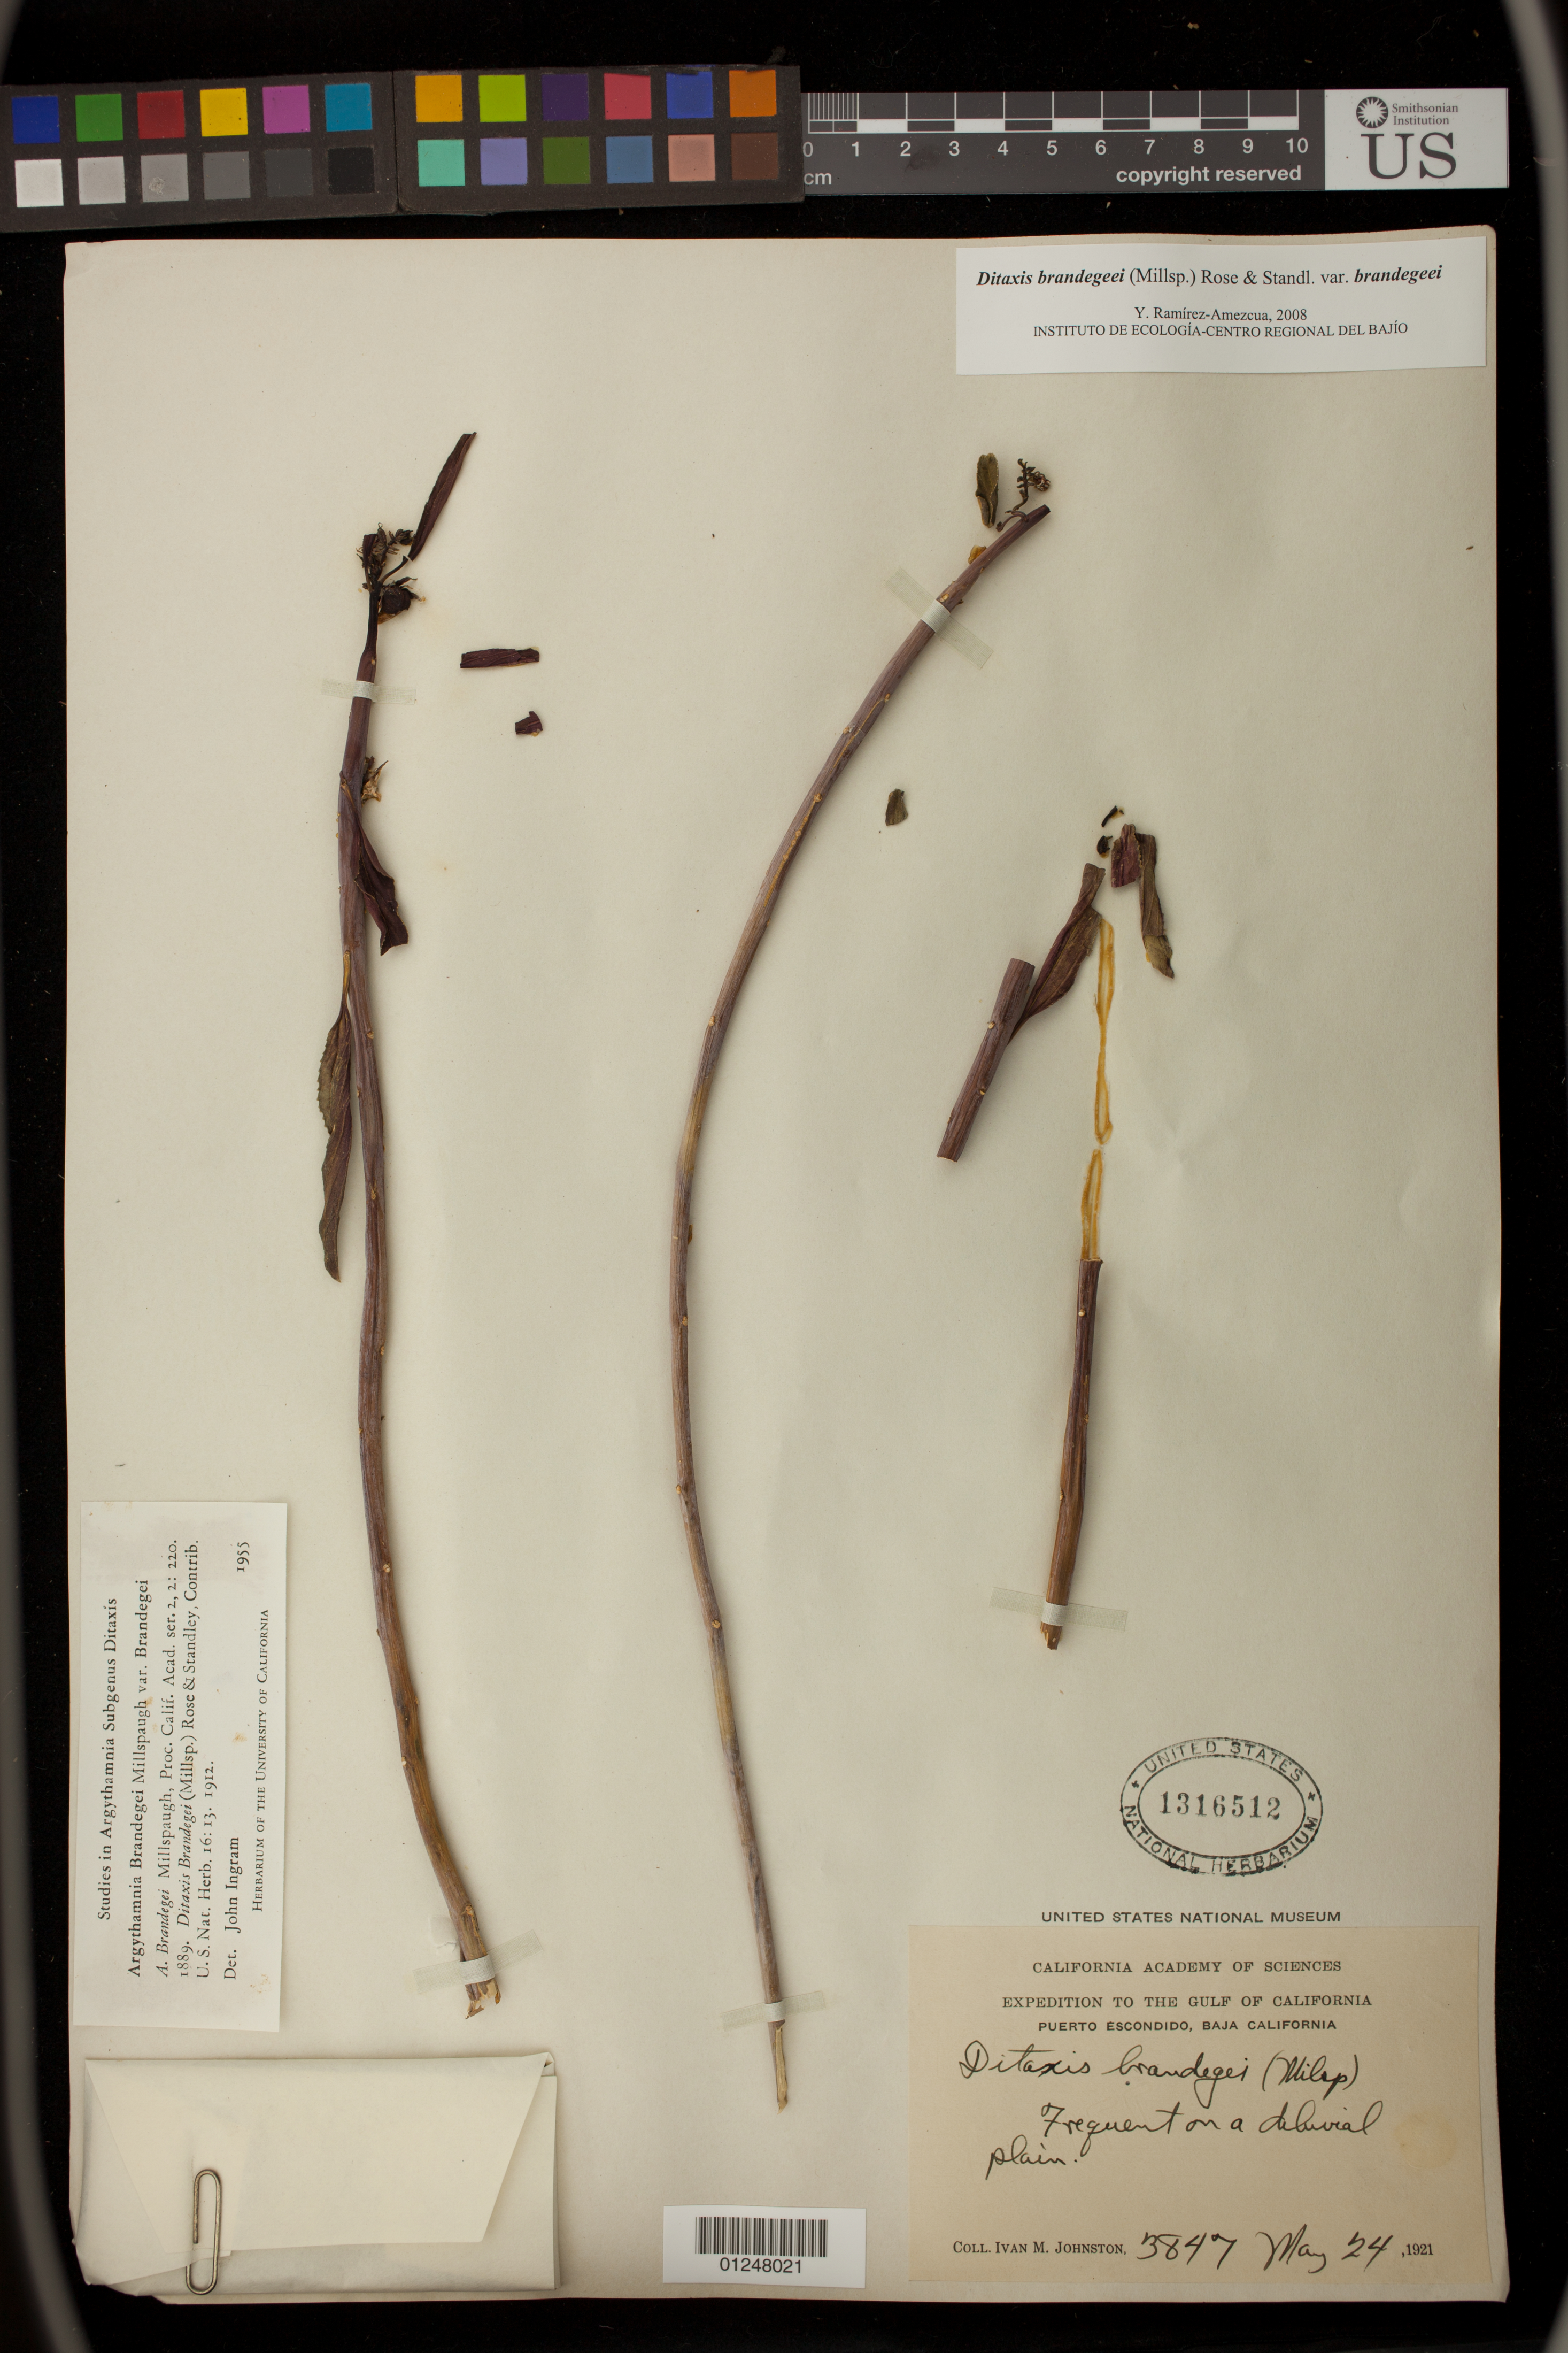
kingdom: Plantae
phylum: Tracheophyta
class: Magnoliopsida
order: Malpighiales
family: Euphorbiaceae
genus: Argythamnia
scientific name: Argythamnia brandegeei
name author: Millsp.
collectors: I.M. Johnston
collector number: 3847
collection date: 1921-05-24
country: Mexico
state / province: Baja California Sur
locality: Puerto Escondido, on deluvial plain.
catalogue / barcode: US 1316512